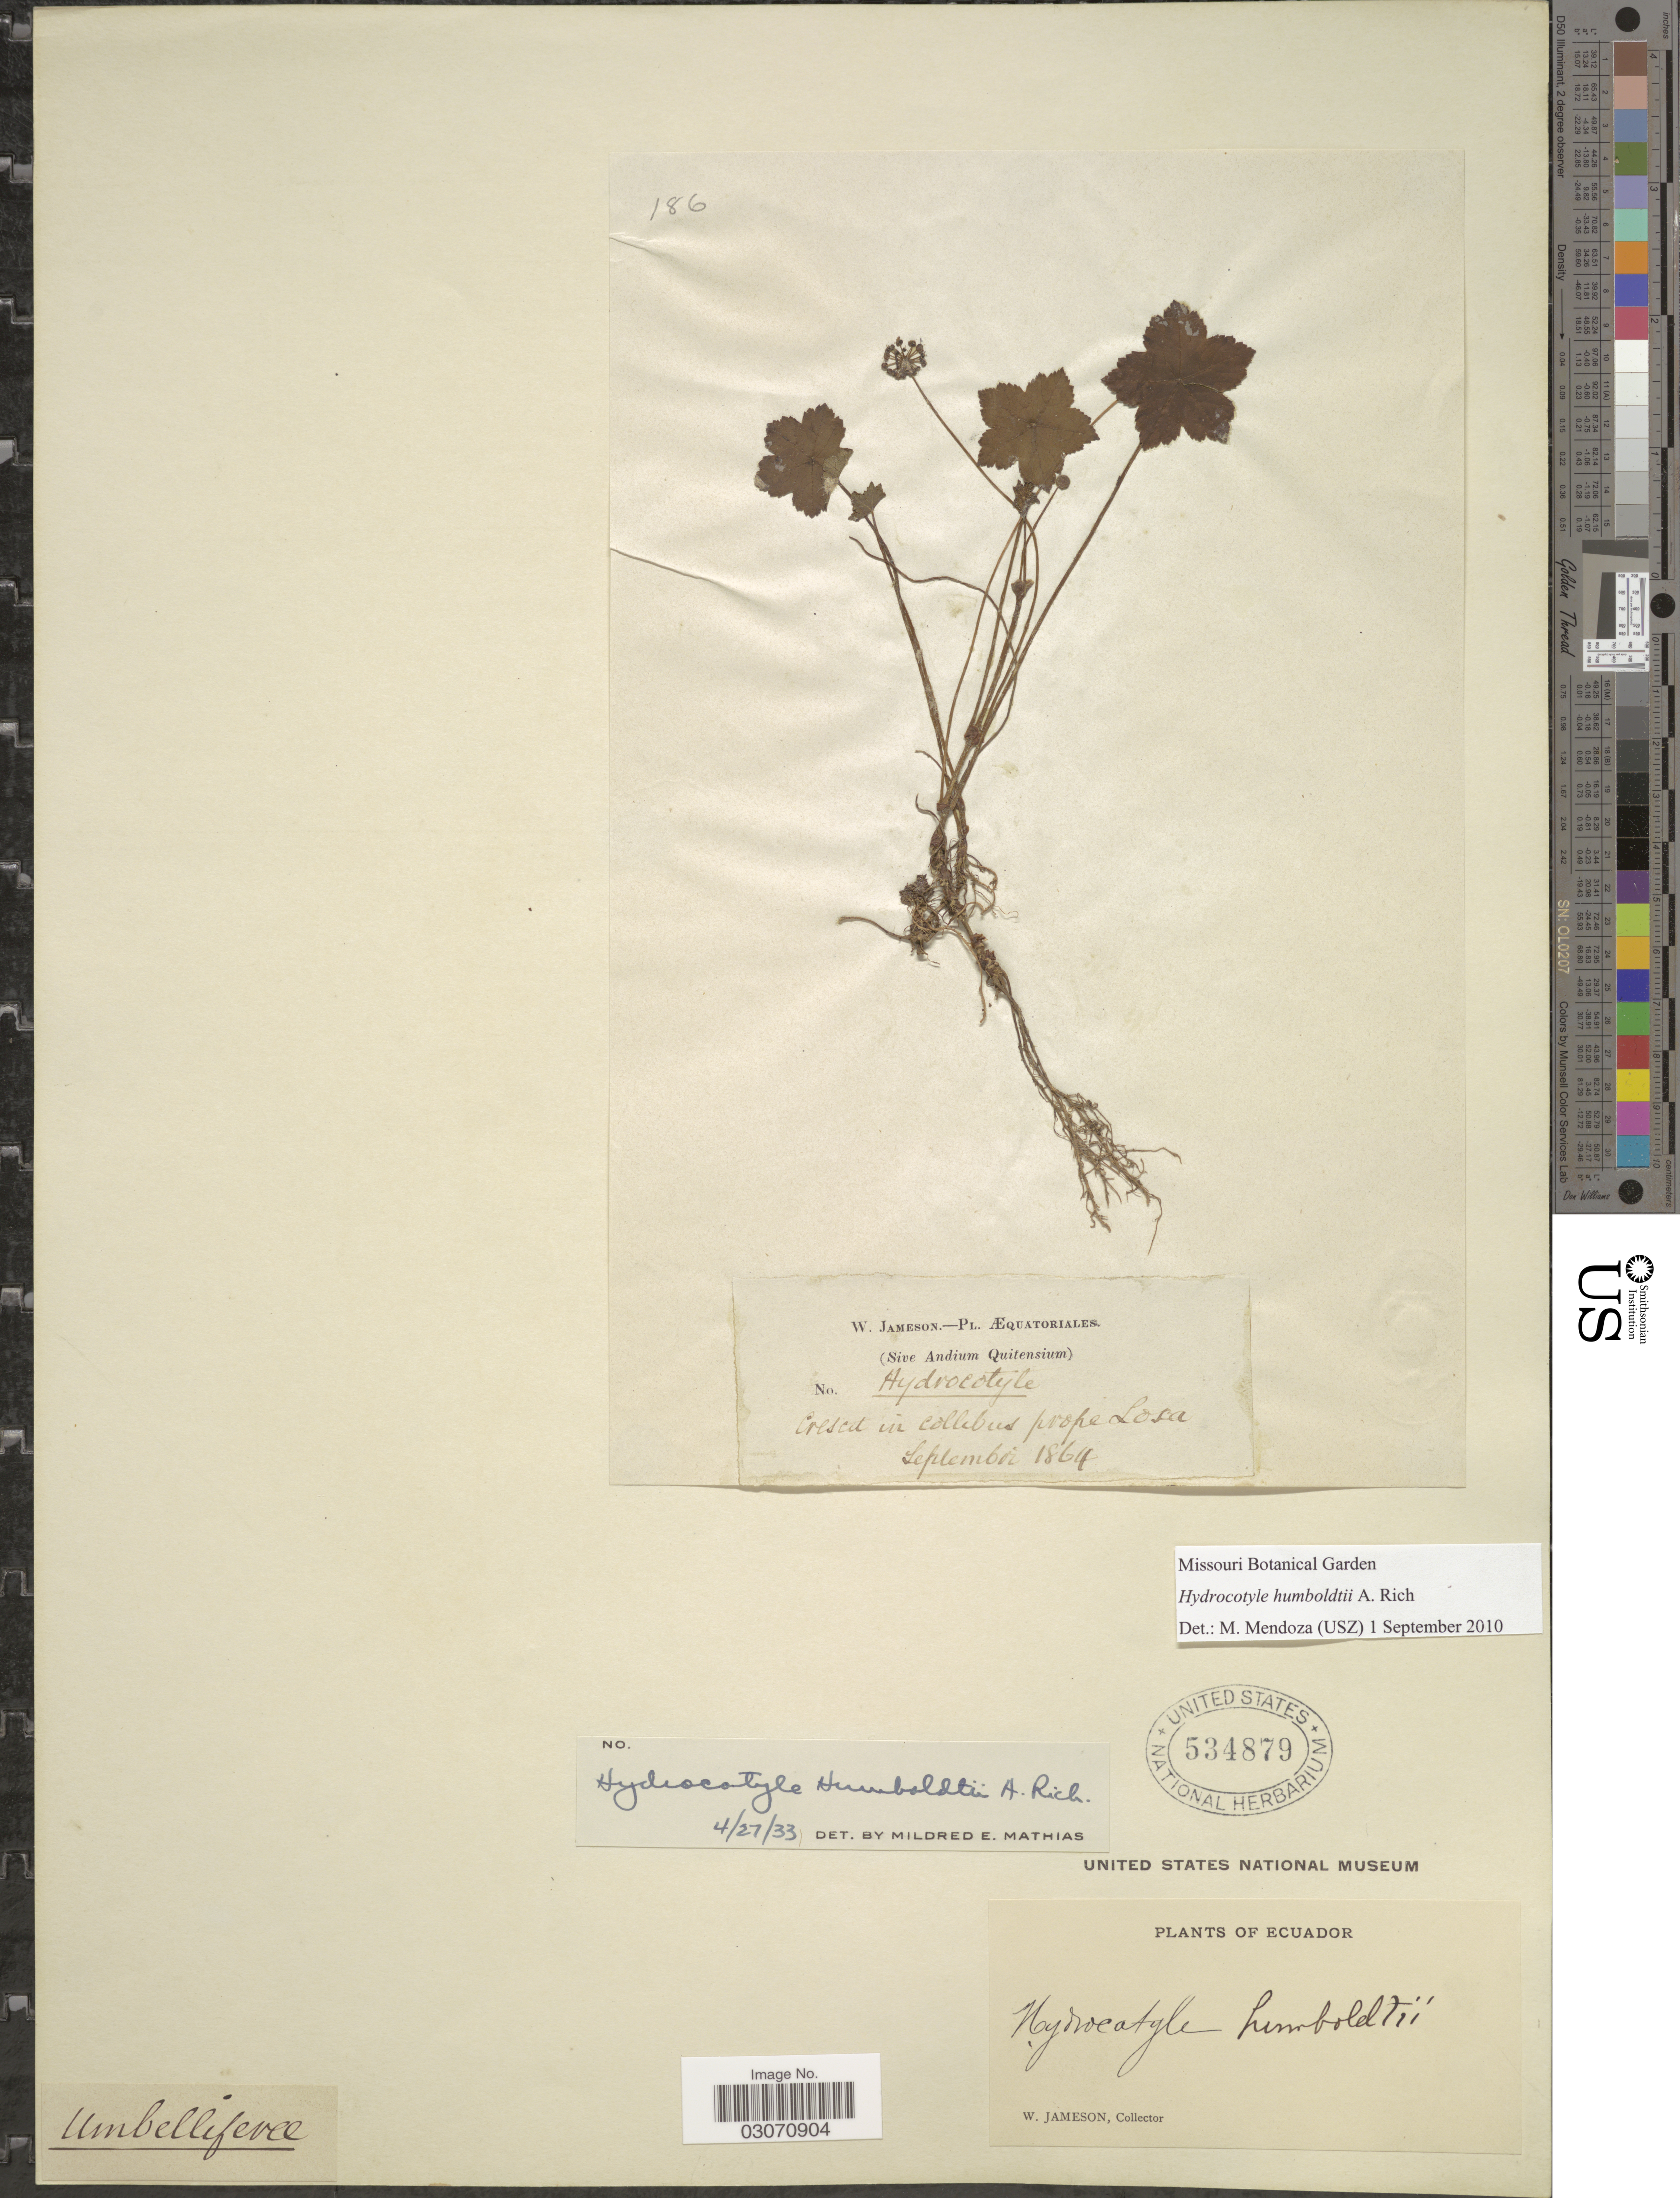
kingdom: Plantae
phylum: Tracheophyta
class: Magnoliopsida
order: Apiales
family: Araliaceae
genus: Hydrocotyle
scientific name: Hydrocotyle humboldtii var. humboldtii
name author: A. Rich.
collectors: W. Jameson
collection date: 1864-09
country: Ecuador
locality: Crescit in collibus prope Losa.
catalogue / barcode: US 534879